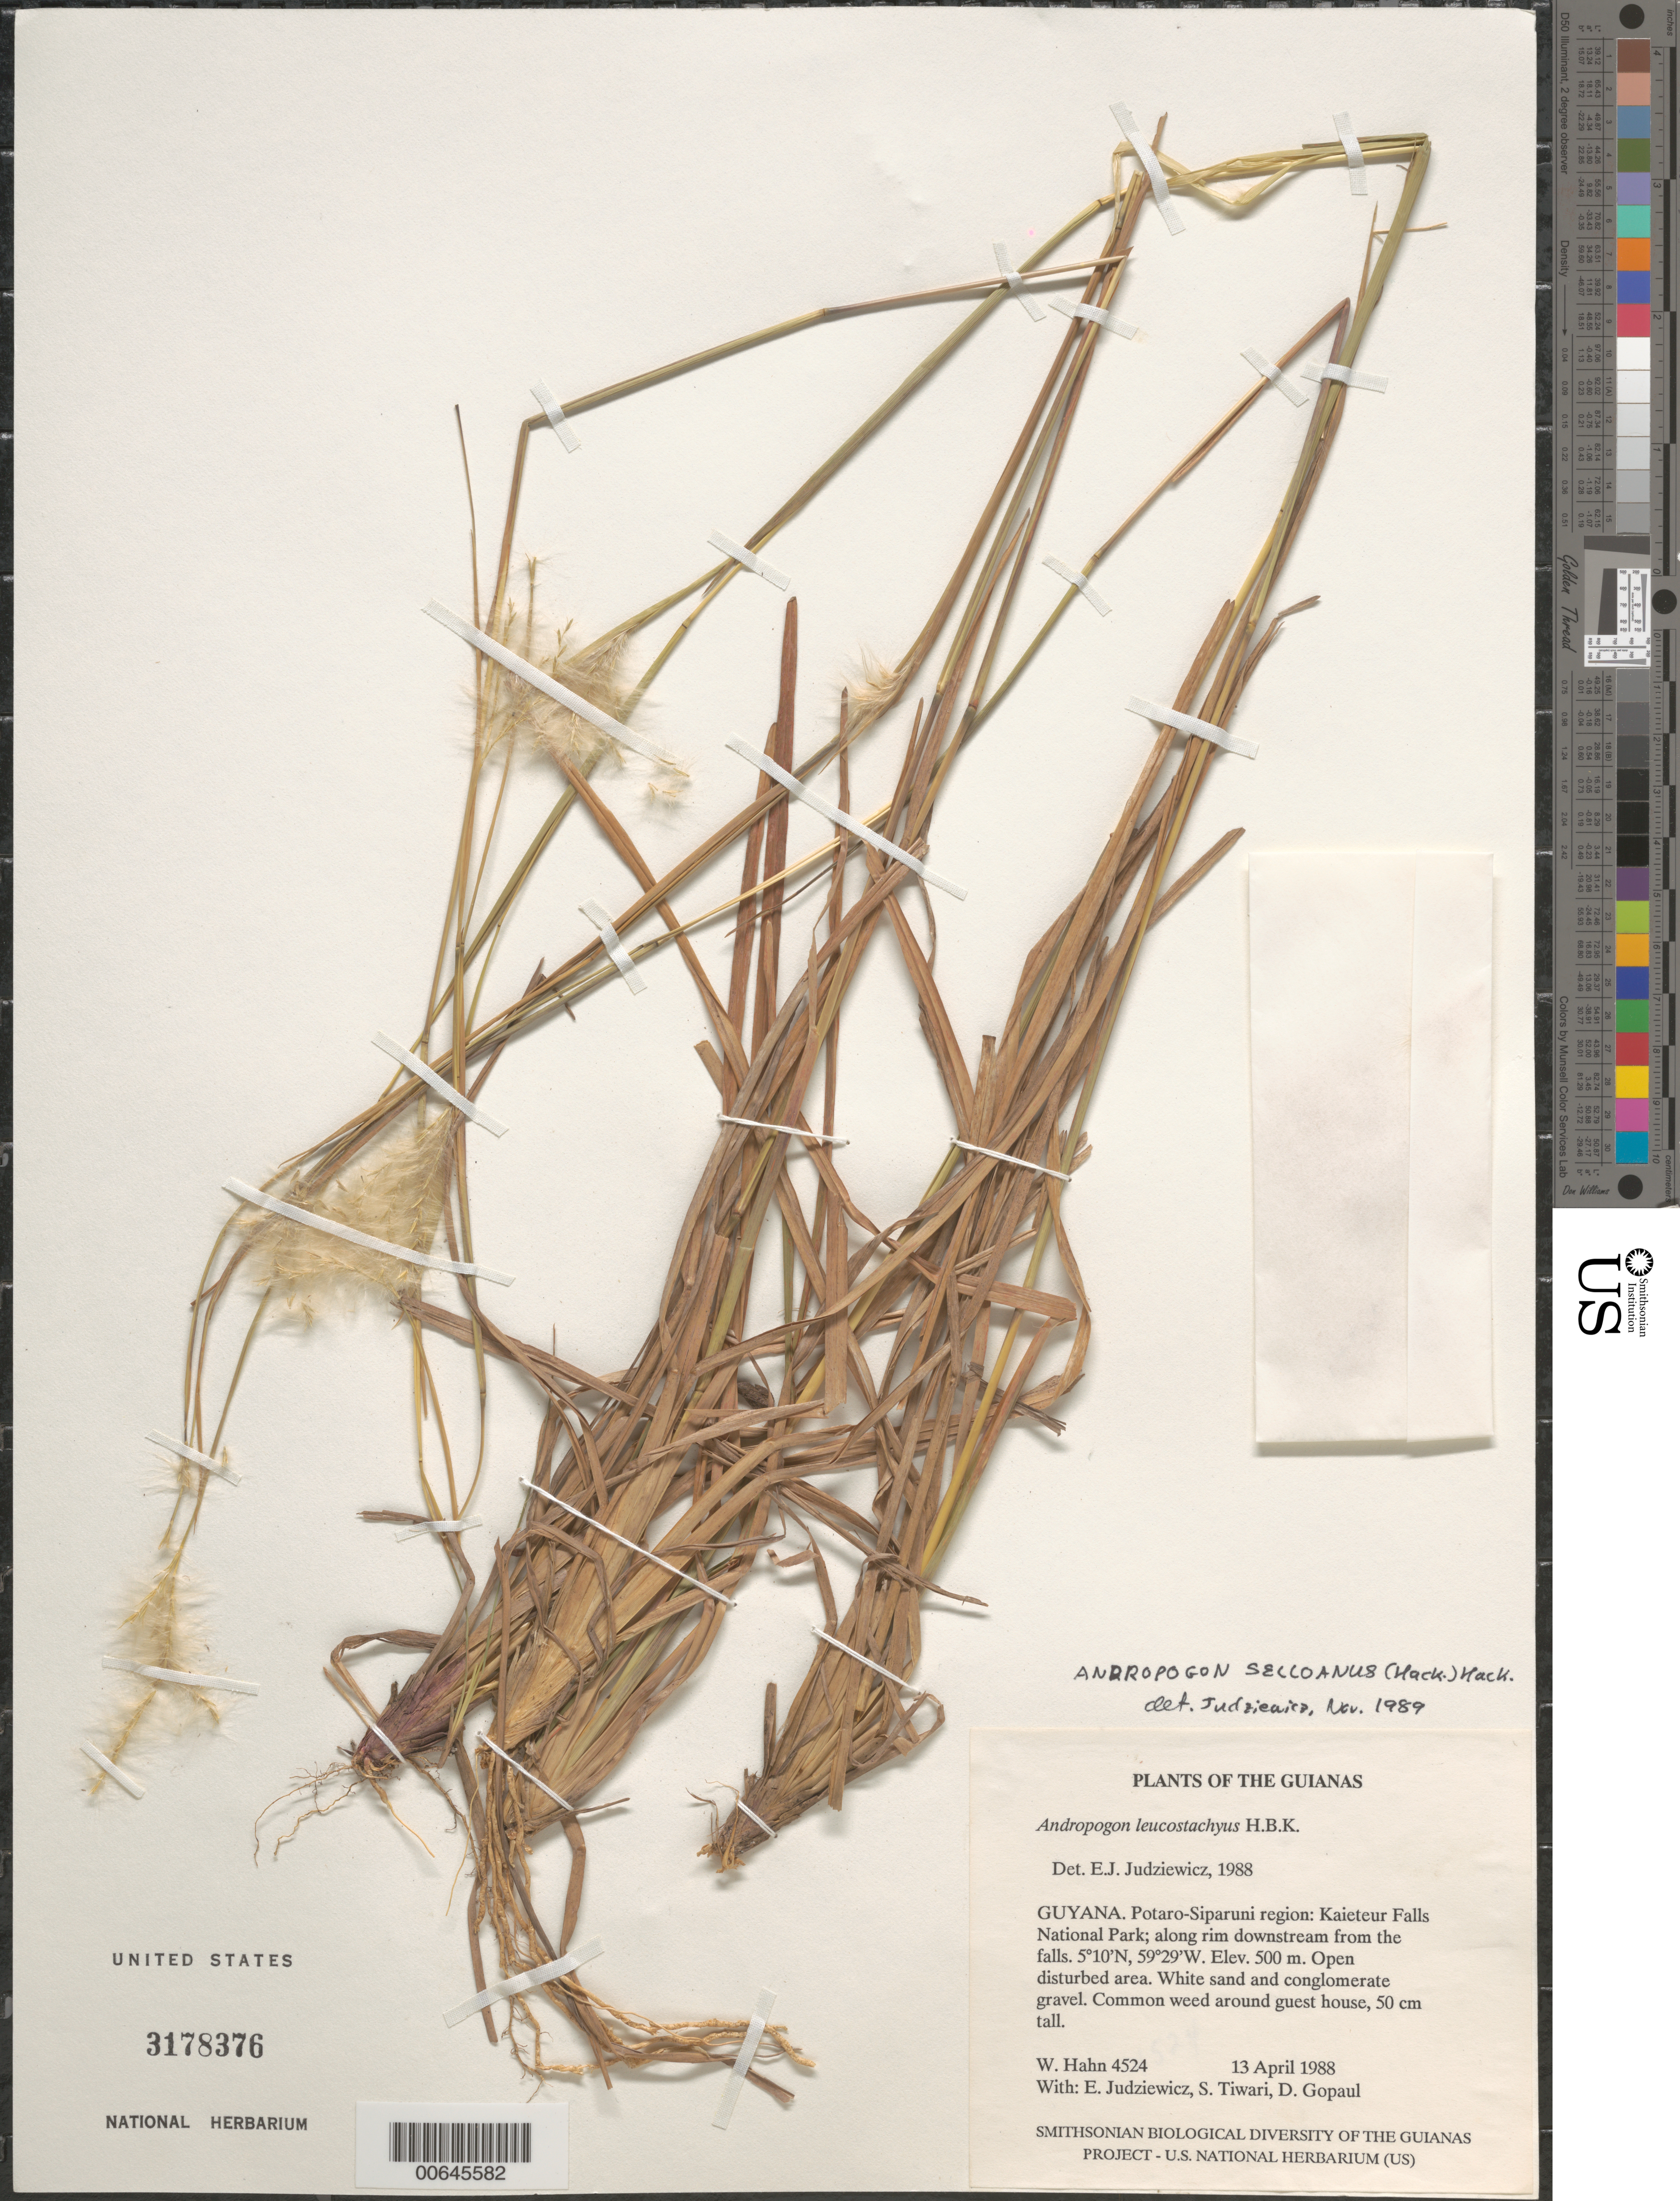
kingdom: Plantae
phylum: Tracheophyta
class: Liliopsida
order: Poales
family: Poaceae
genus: Andropogon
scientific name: Andropogon selloanus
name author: (Hack.) Hack.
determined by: Judziewicz, E. J.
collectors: W. Hahn, E. J. Judziewicz, S. Tiwari & D. Gopaul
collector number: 4524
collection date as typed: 13 April 1988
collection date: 1988-04-13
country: Guyana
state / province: Potaro-Siparuni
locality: Kaieteur Falls National Park; along rim downstream from the falls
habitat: Open disturbed area. White sand and conglomerate gravel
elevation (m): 500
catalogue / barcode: US 3178376